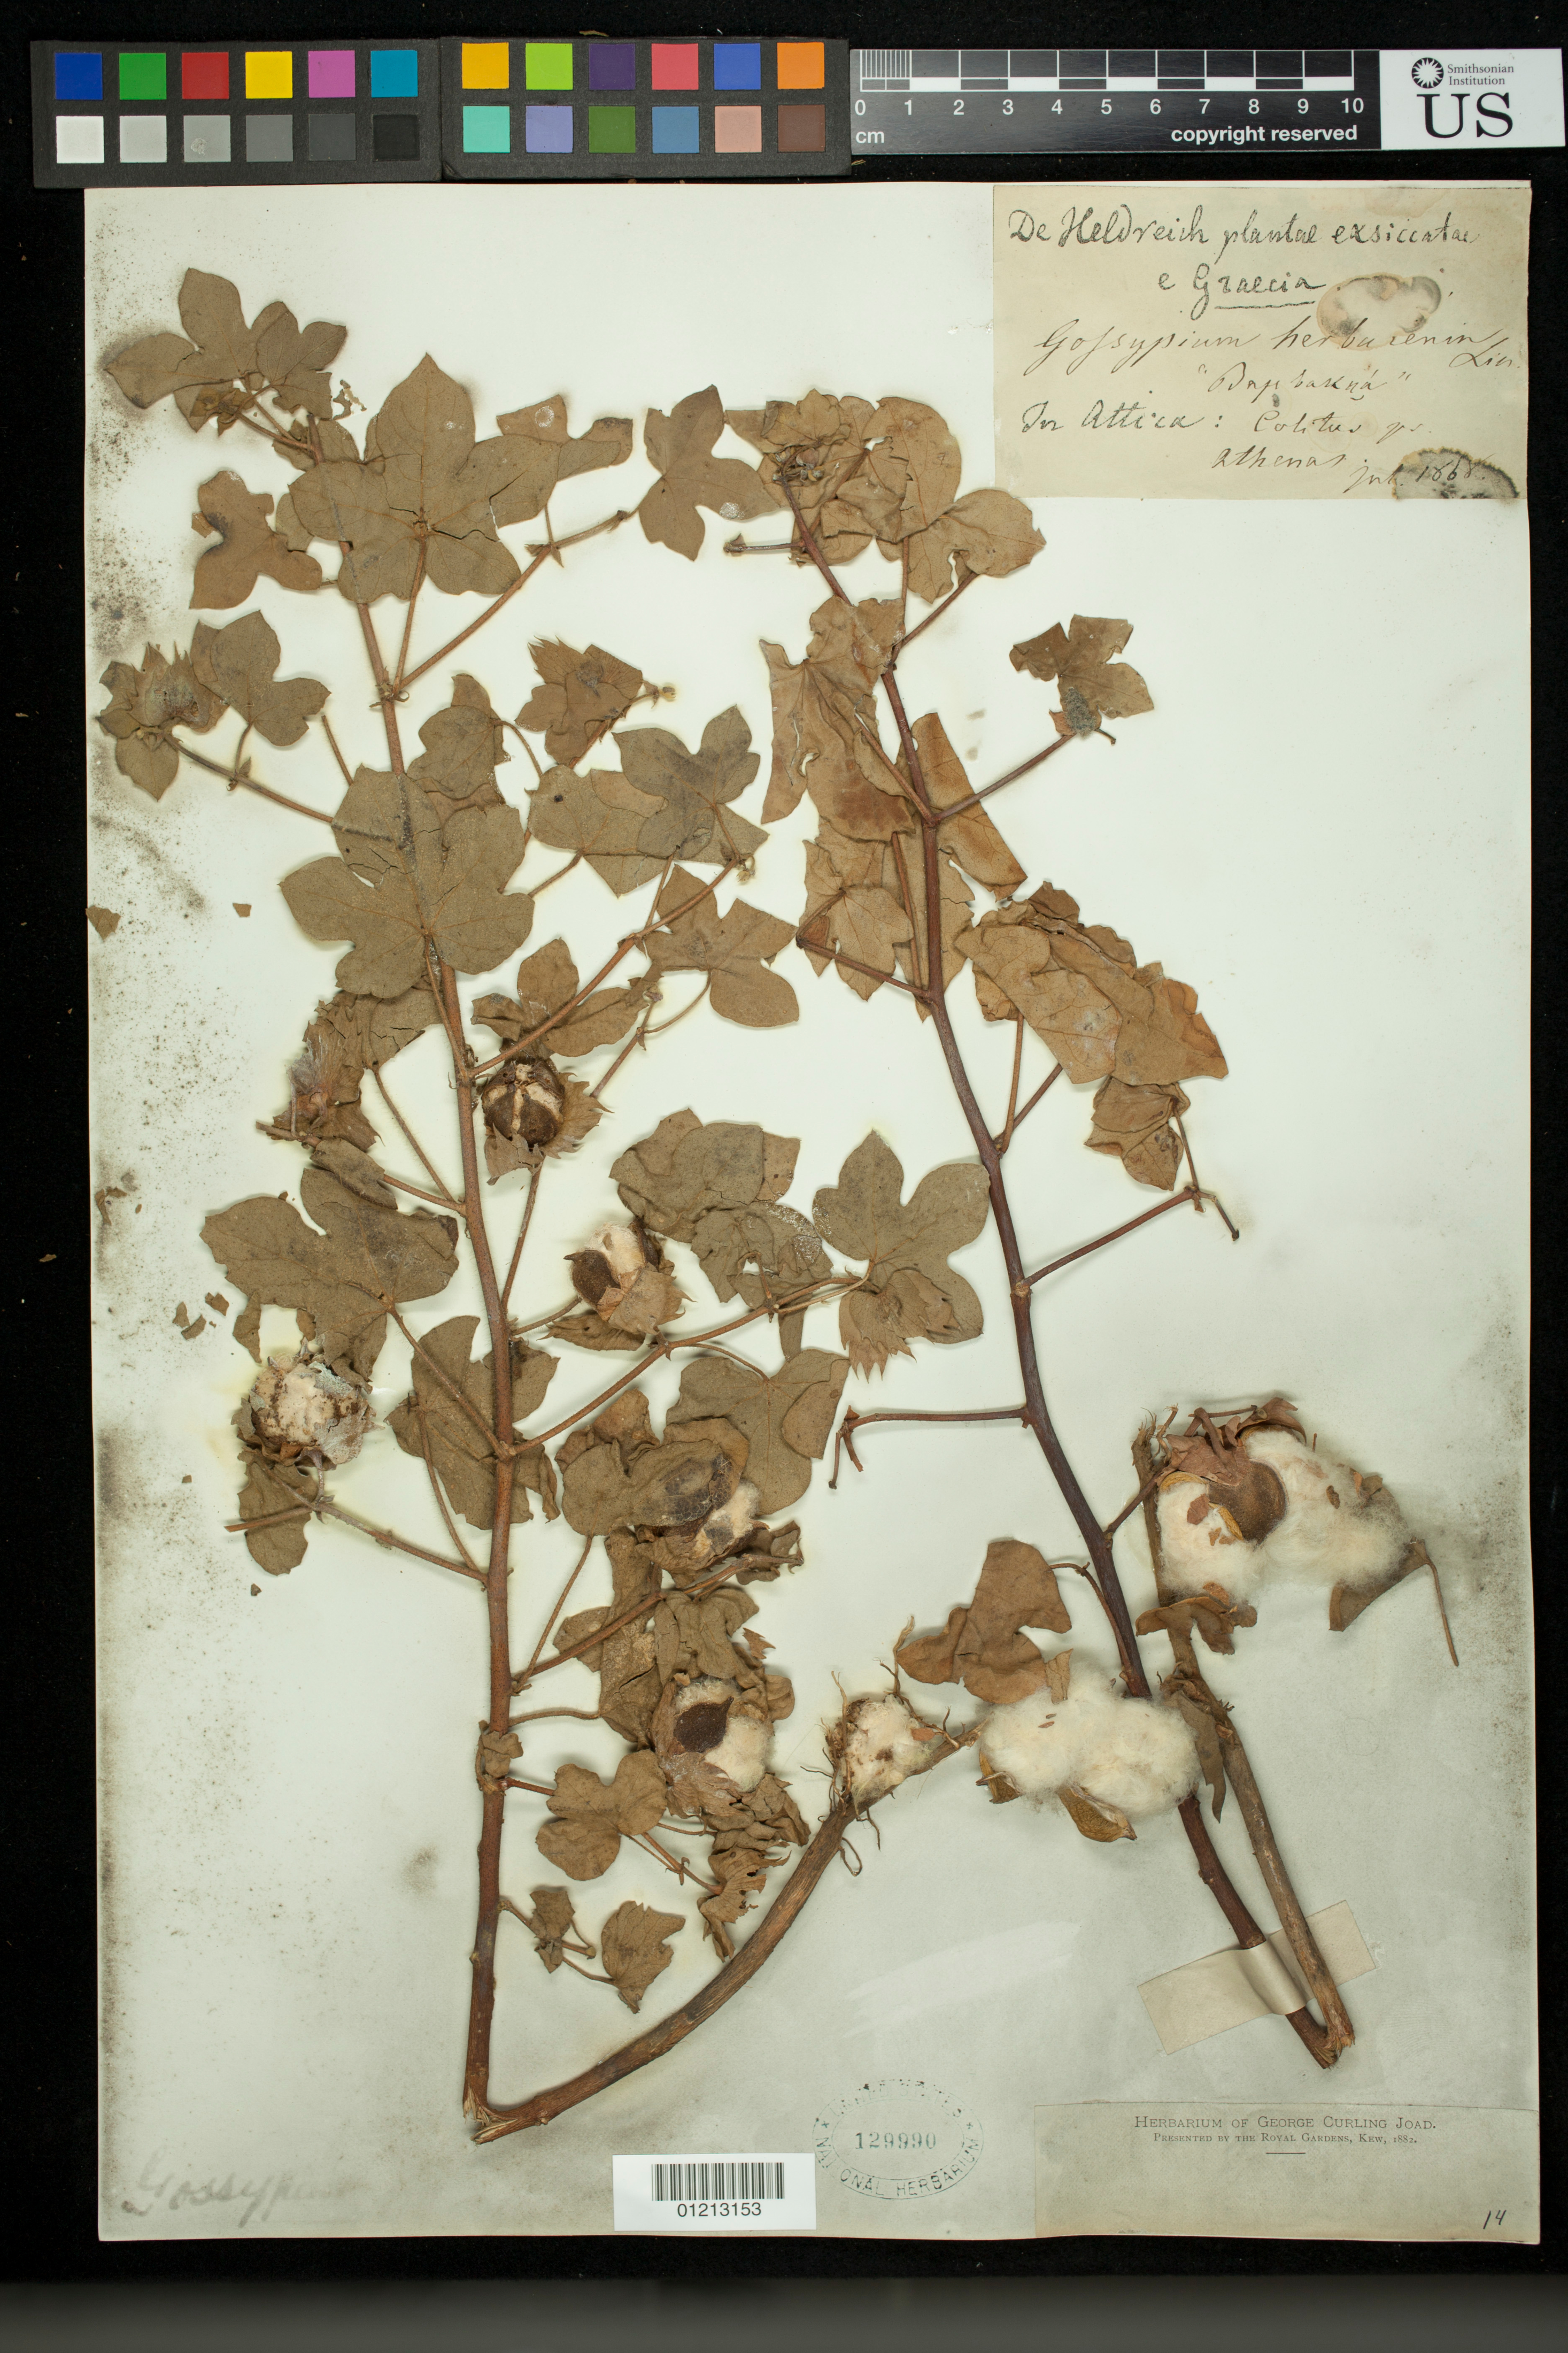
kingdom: Plantae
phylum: Tracheophyta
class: Magnoliopsida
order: Malvales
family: Malvaceae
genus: Gossypium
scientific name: Gossypium herbaceum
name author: L.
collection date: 1868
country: Greece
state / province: Attica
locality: Athens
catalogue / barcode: US 129990